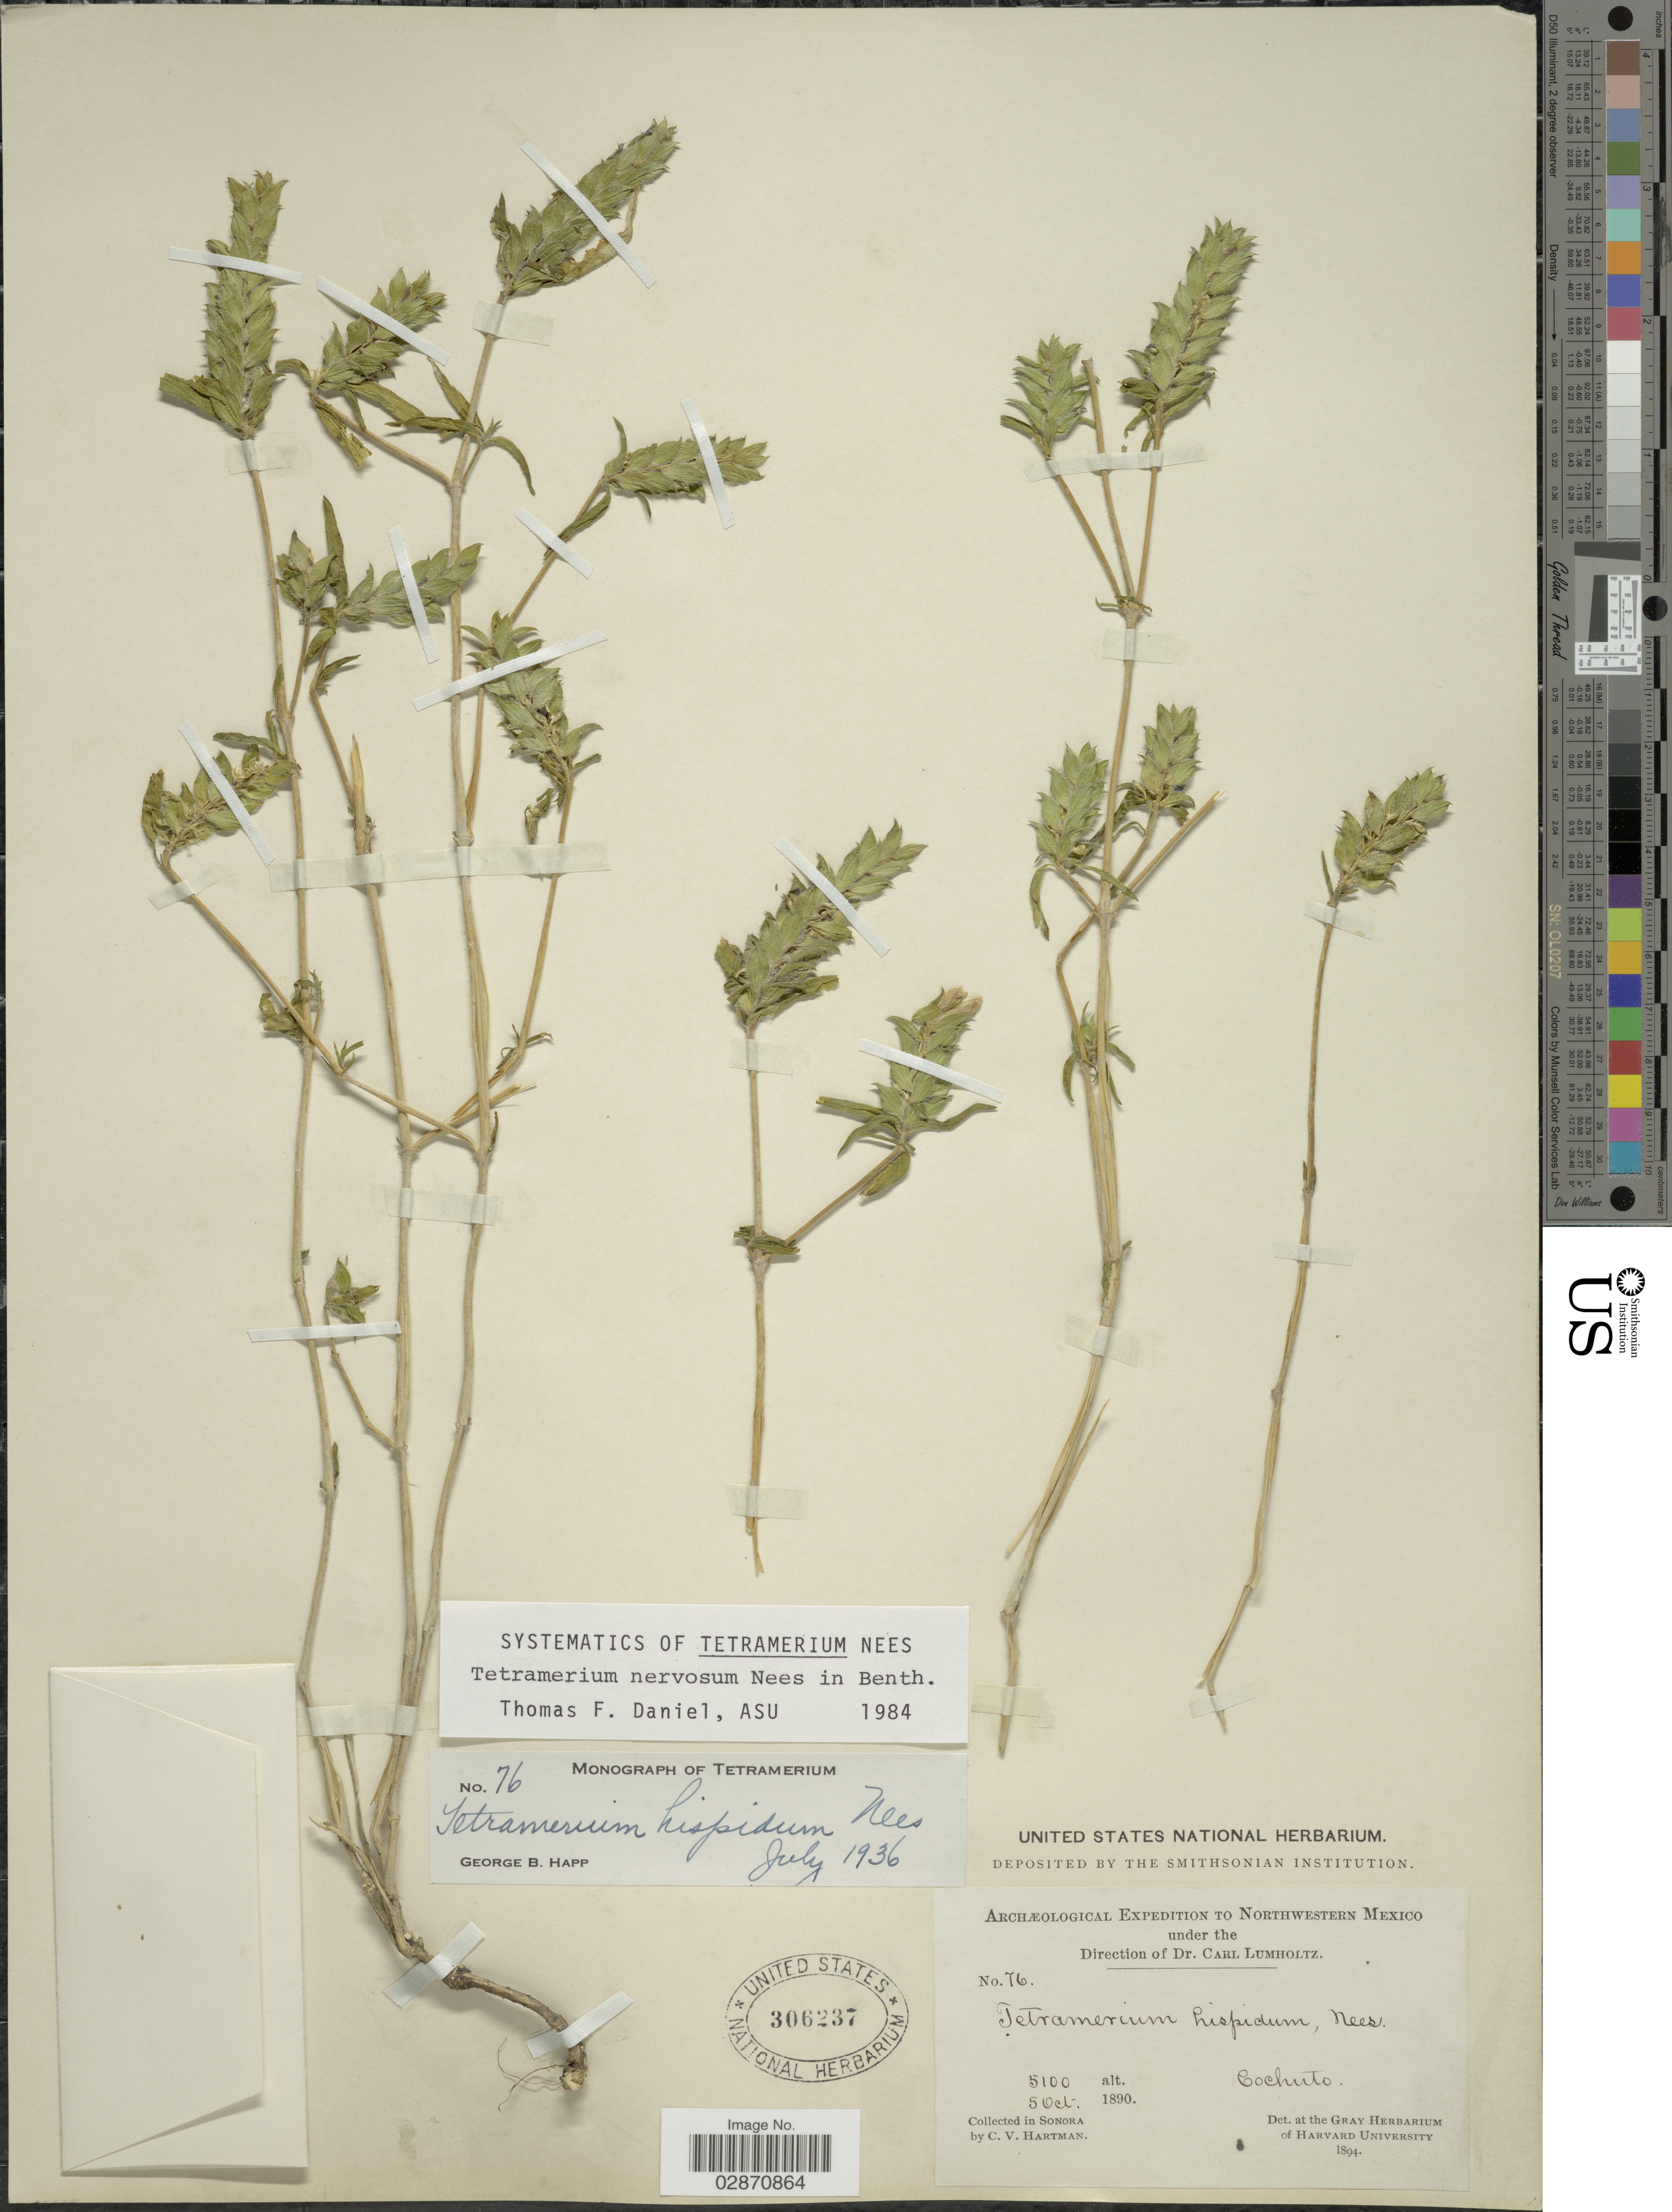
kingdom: Plantae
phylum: Tracheophyta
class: Magnoliopsida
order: Lamiales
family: Acanthaceae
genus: Tetramerium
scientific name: Tetramerium nervosum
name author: Nees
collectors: C. V. Hartman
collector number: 76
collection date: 1890-10-05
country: Mexico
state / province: Sonora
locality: Northwestern Mexico. Cochuto.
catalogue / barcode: US 306237